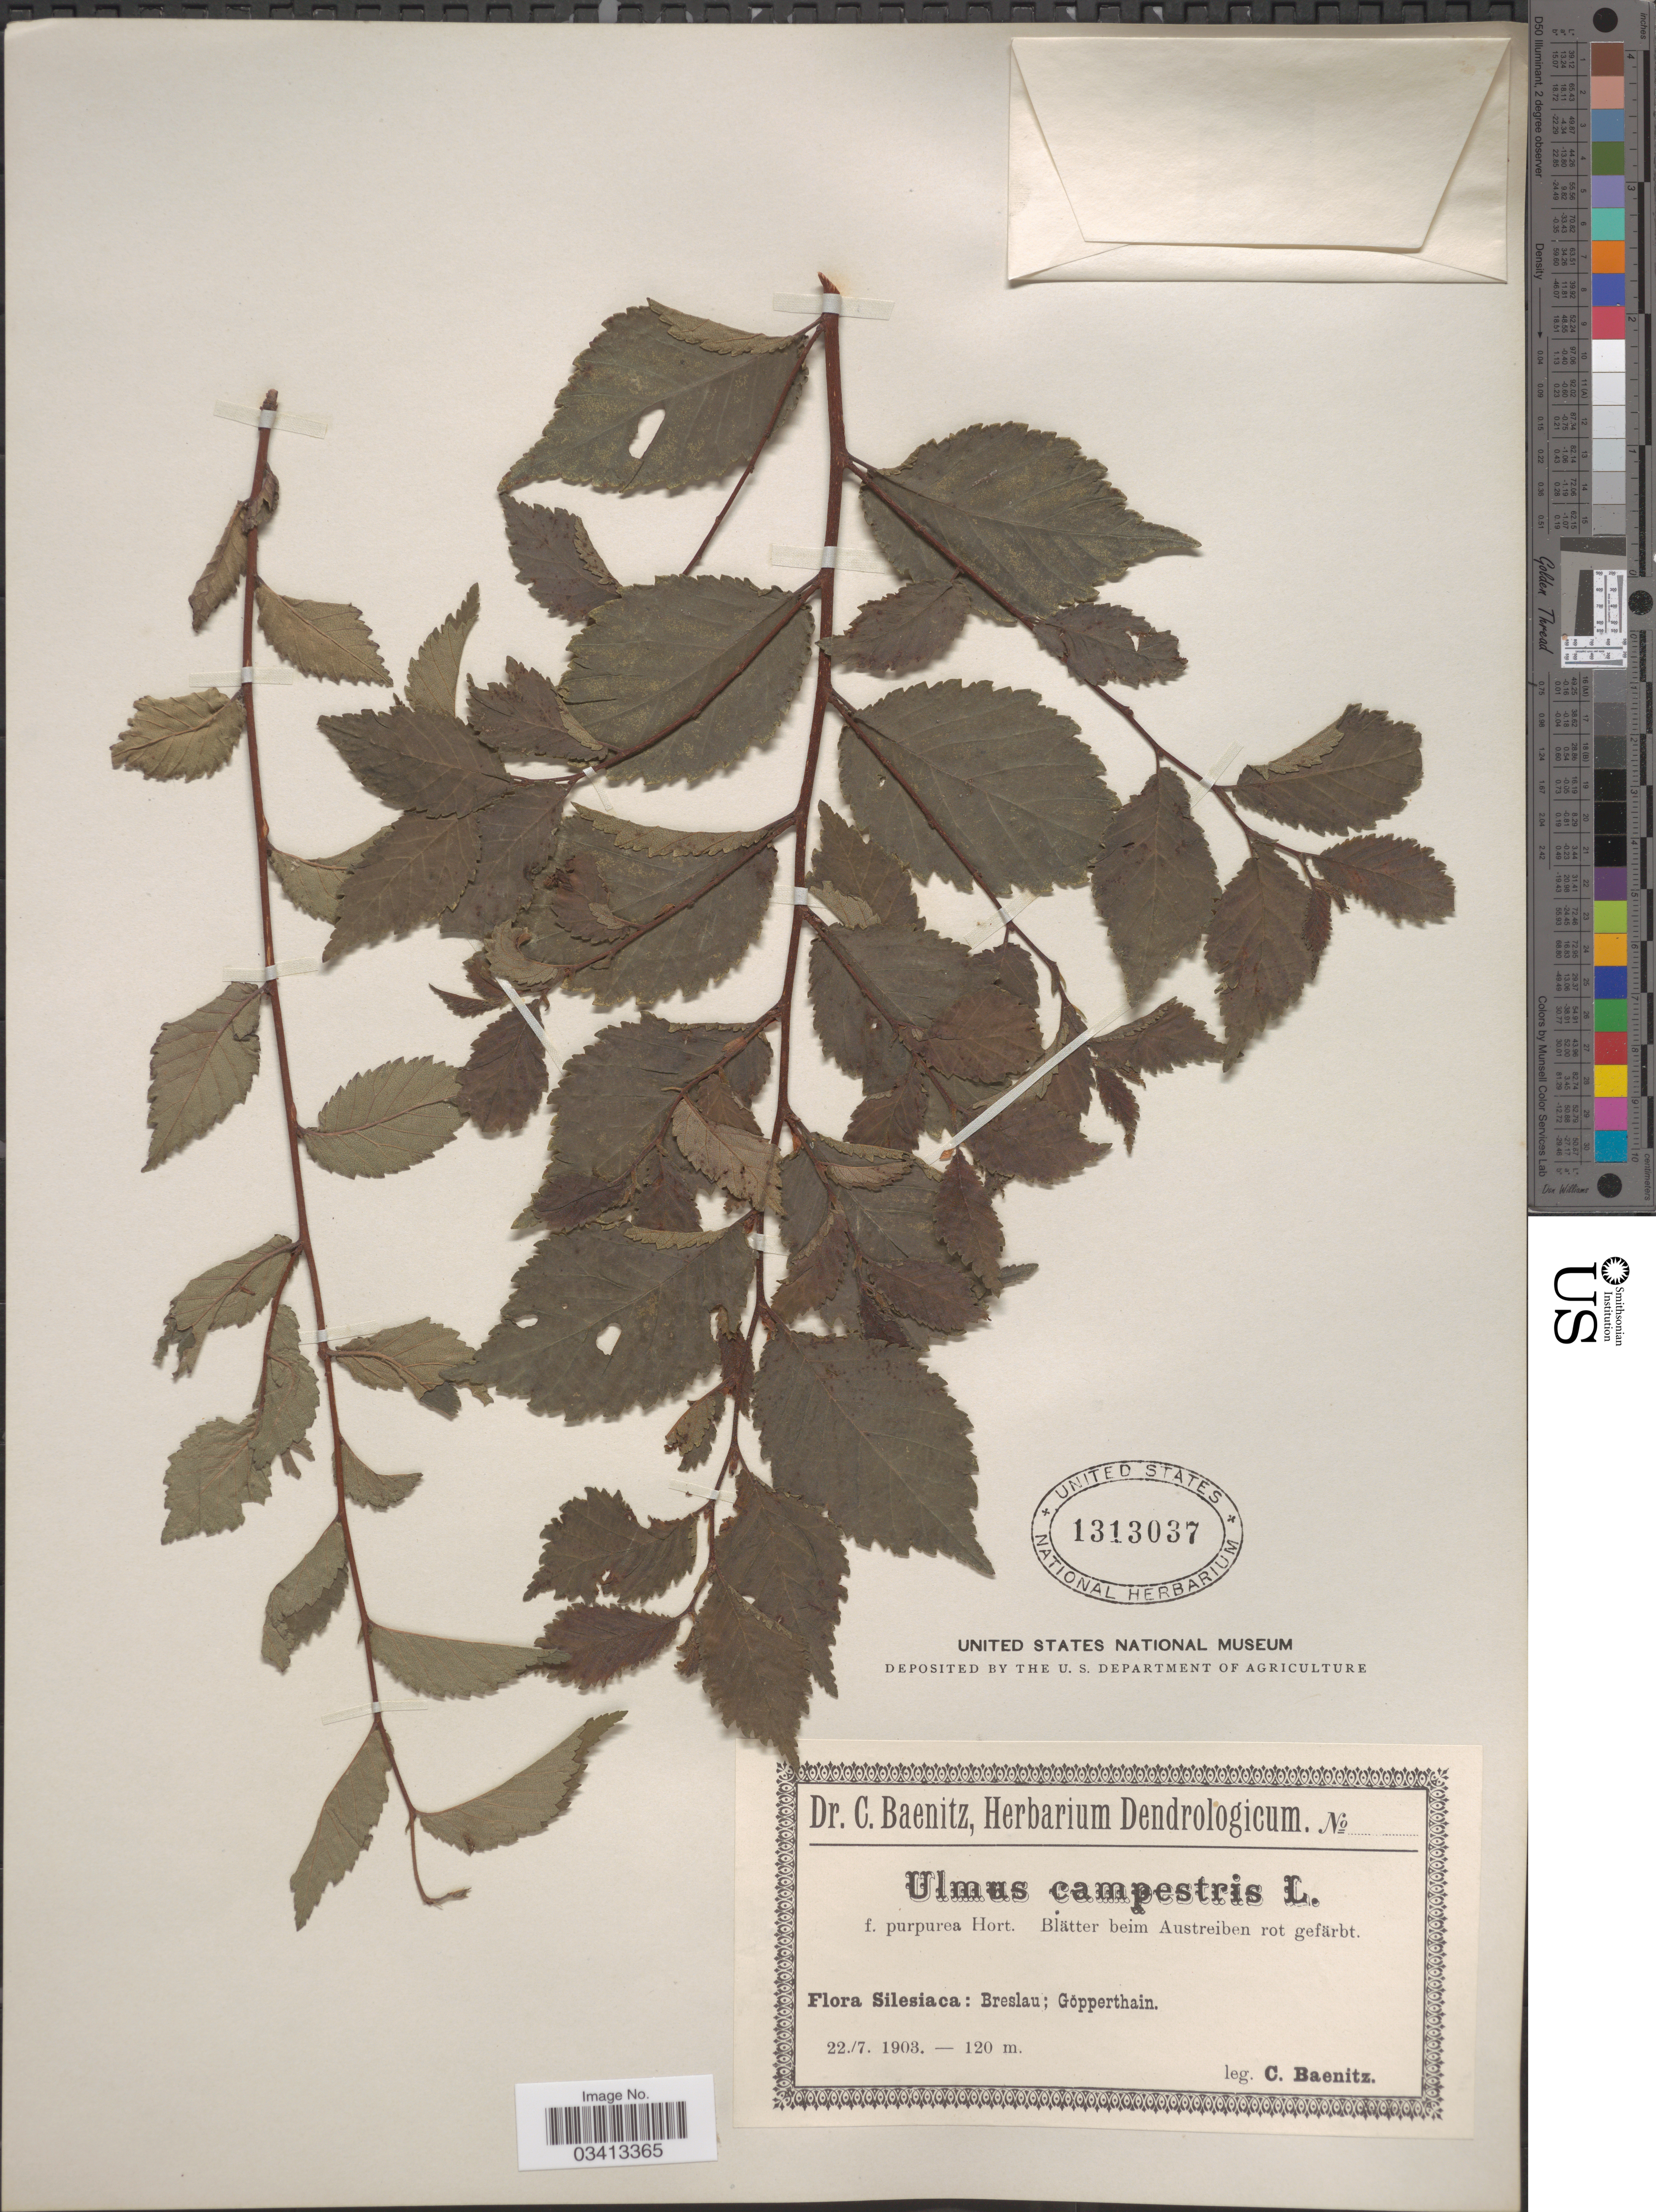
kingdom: Plantae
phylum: Tracheophyta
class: Magnoliopsida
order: Rosales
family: Ulmaceae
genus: Ulmus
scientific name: Ulmus campestris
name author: L.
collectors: C. G. Baenitz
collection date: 1903-07-22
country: Poland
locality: Silesiaca: Breslau; Göpperthain.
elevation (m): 120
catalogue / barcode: US 1313037